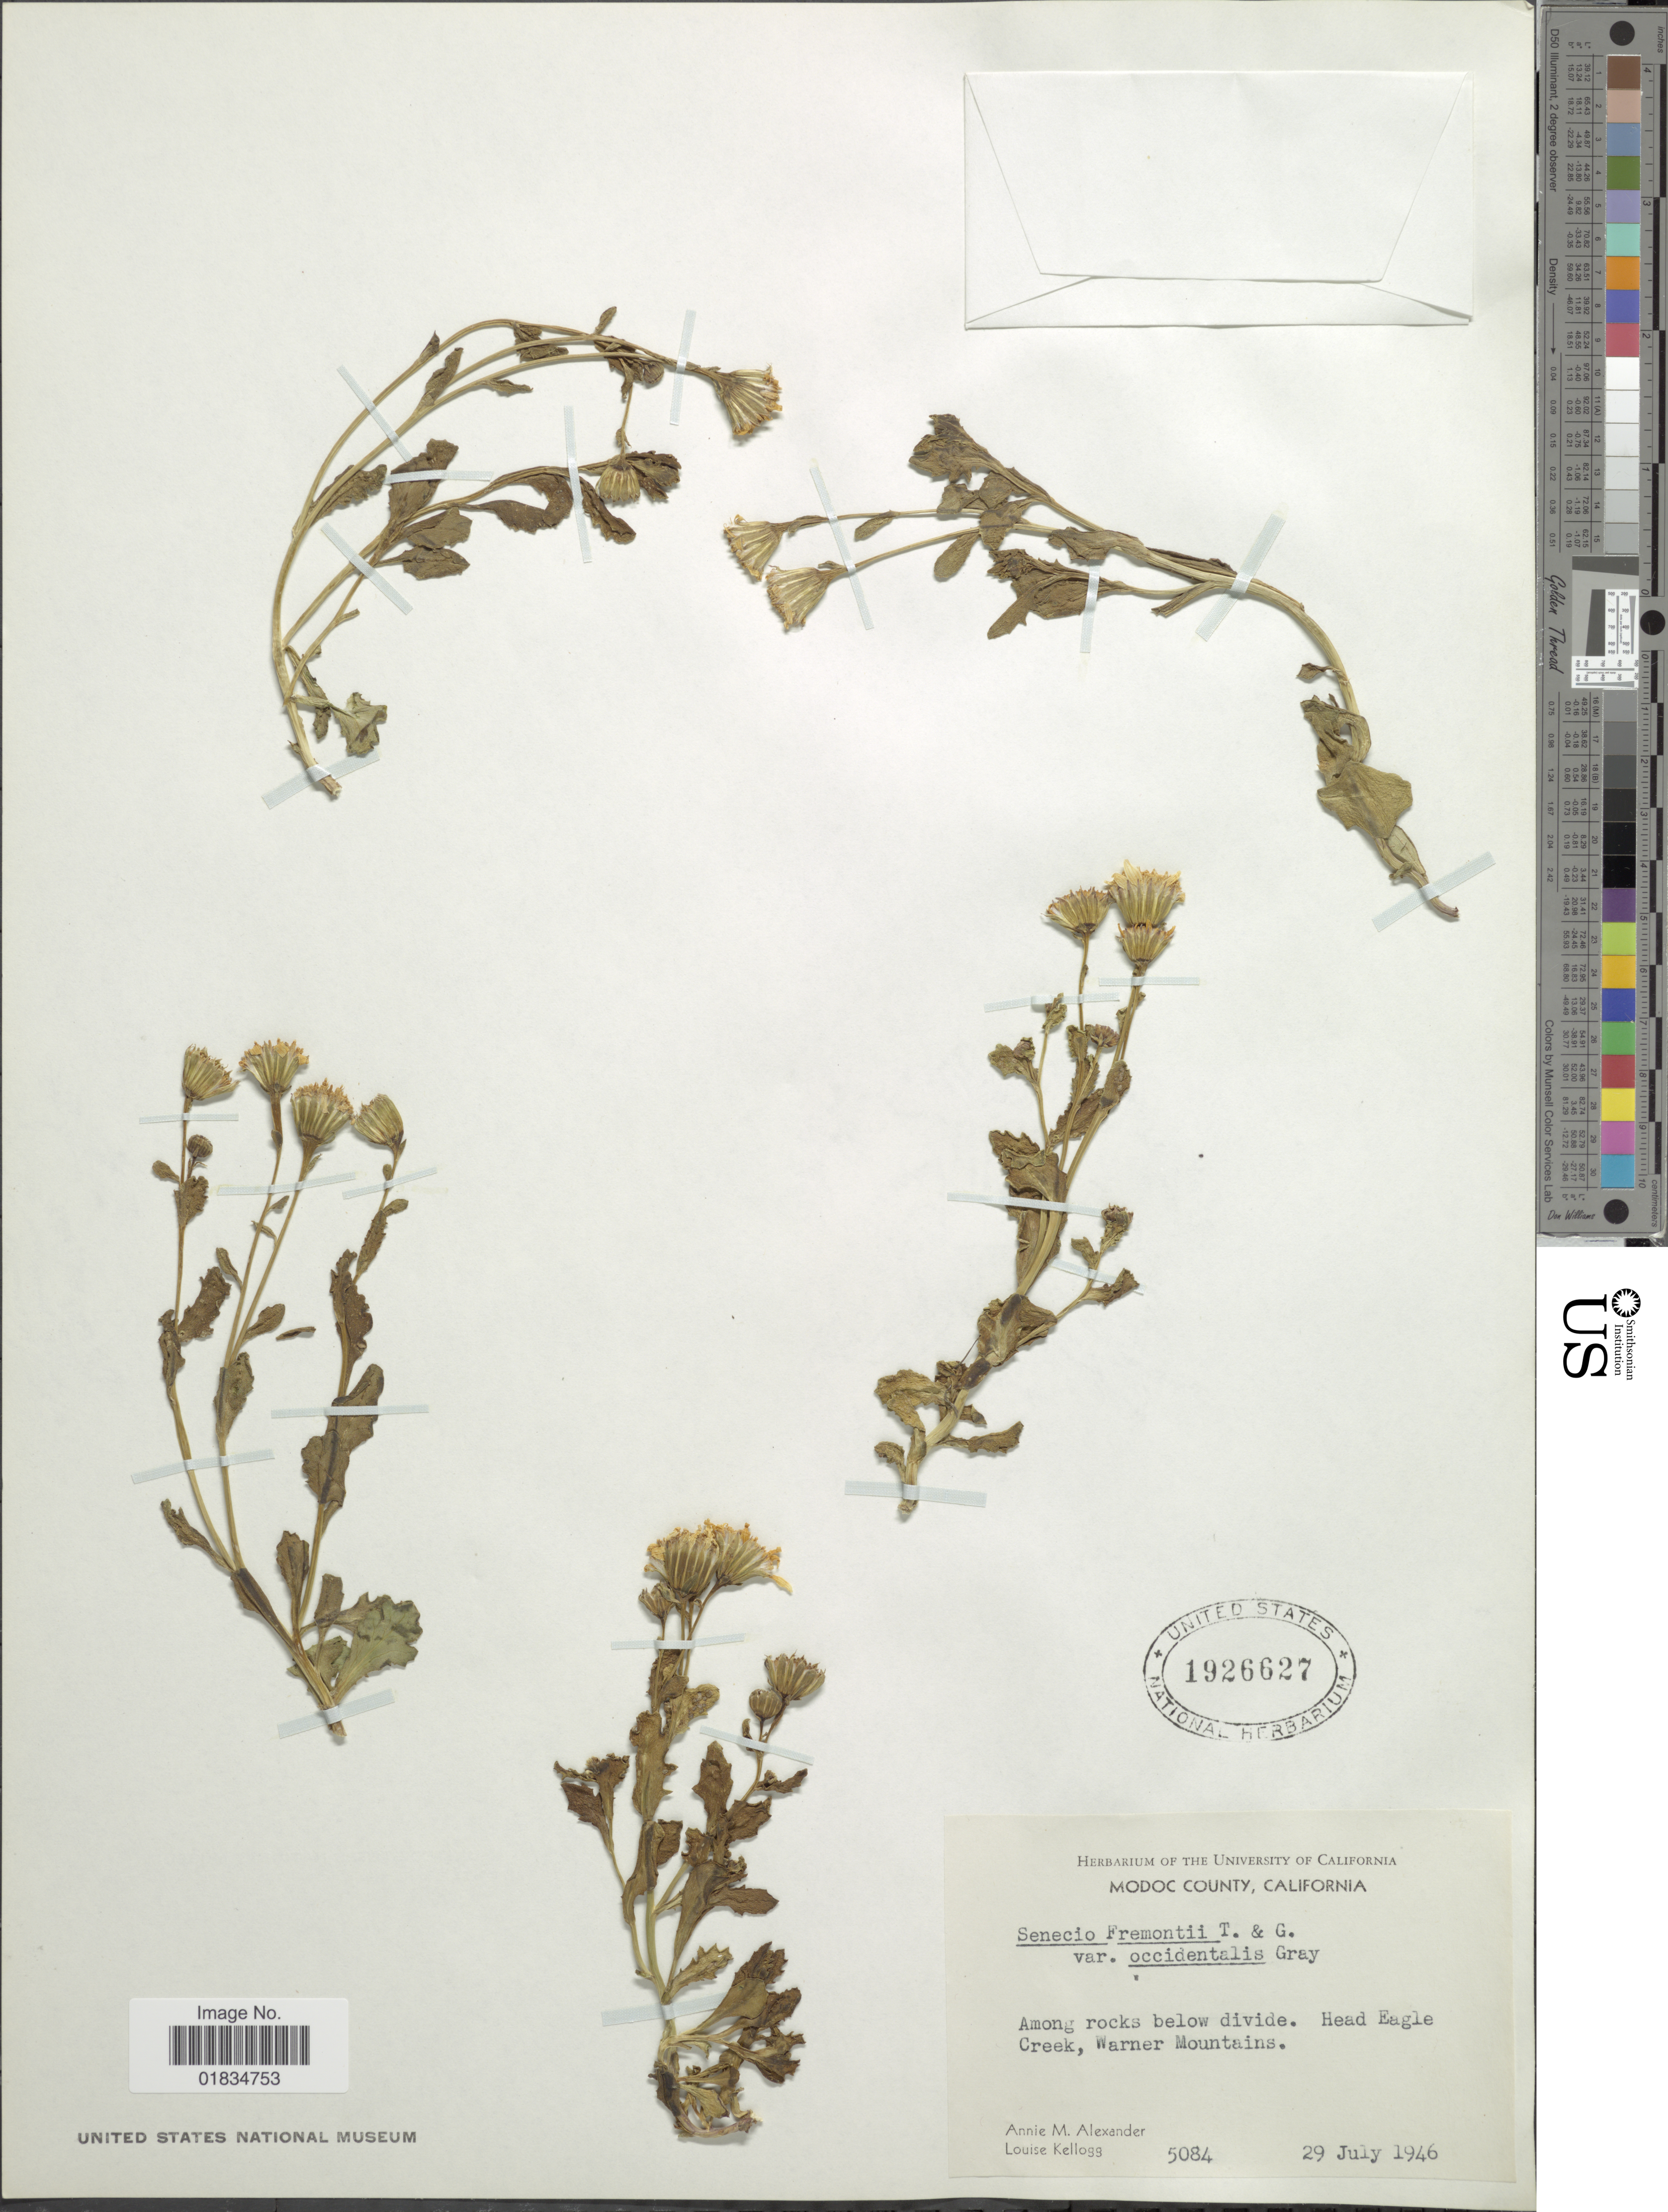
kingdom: Plantae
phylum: Tracheophyta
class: Magnoliopsida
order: Asterales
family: Asteraceae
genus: Senecio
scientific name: Senecio fremontii subsp. occidentalis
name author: (A. Gray) G. W. Douglas & Ruyle-Dougl.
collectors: A. M. Alexander & L. Kellogg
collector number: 5084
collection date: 1946-07-29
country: United States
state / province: California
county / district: Modoc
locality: Modoc County, Head Eagle Creek, Warner Mountains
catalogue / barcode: US 1926627